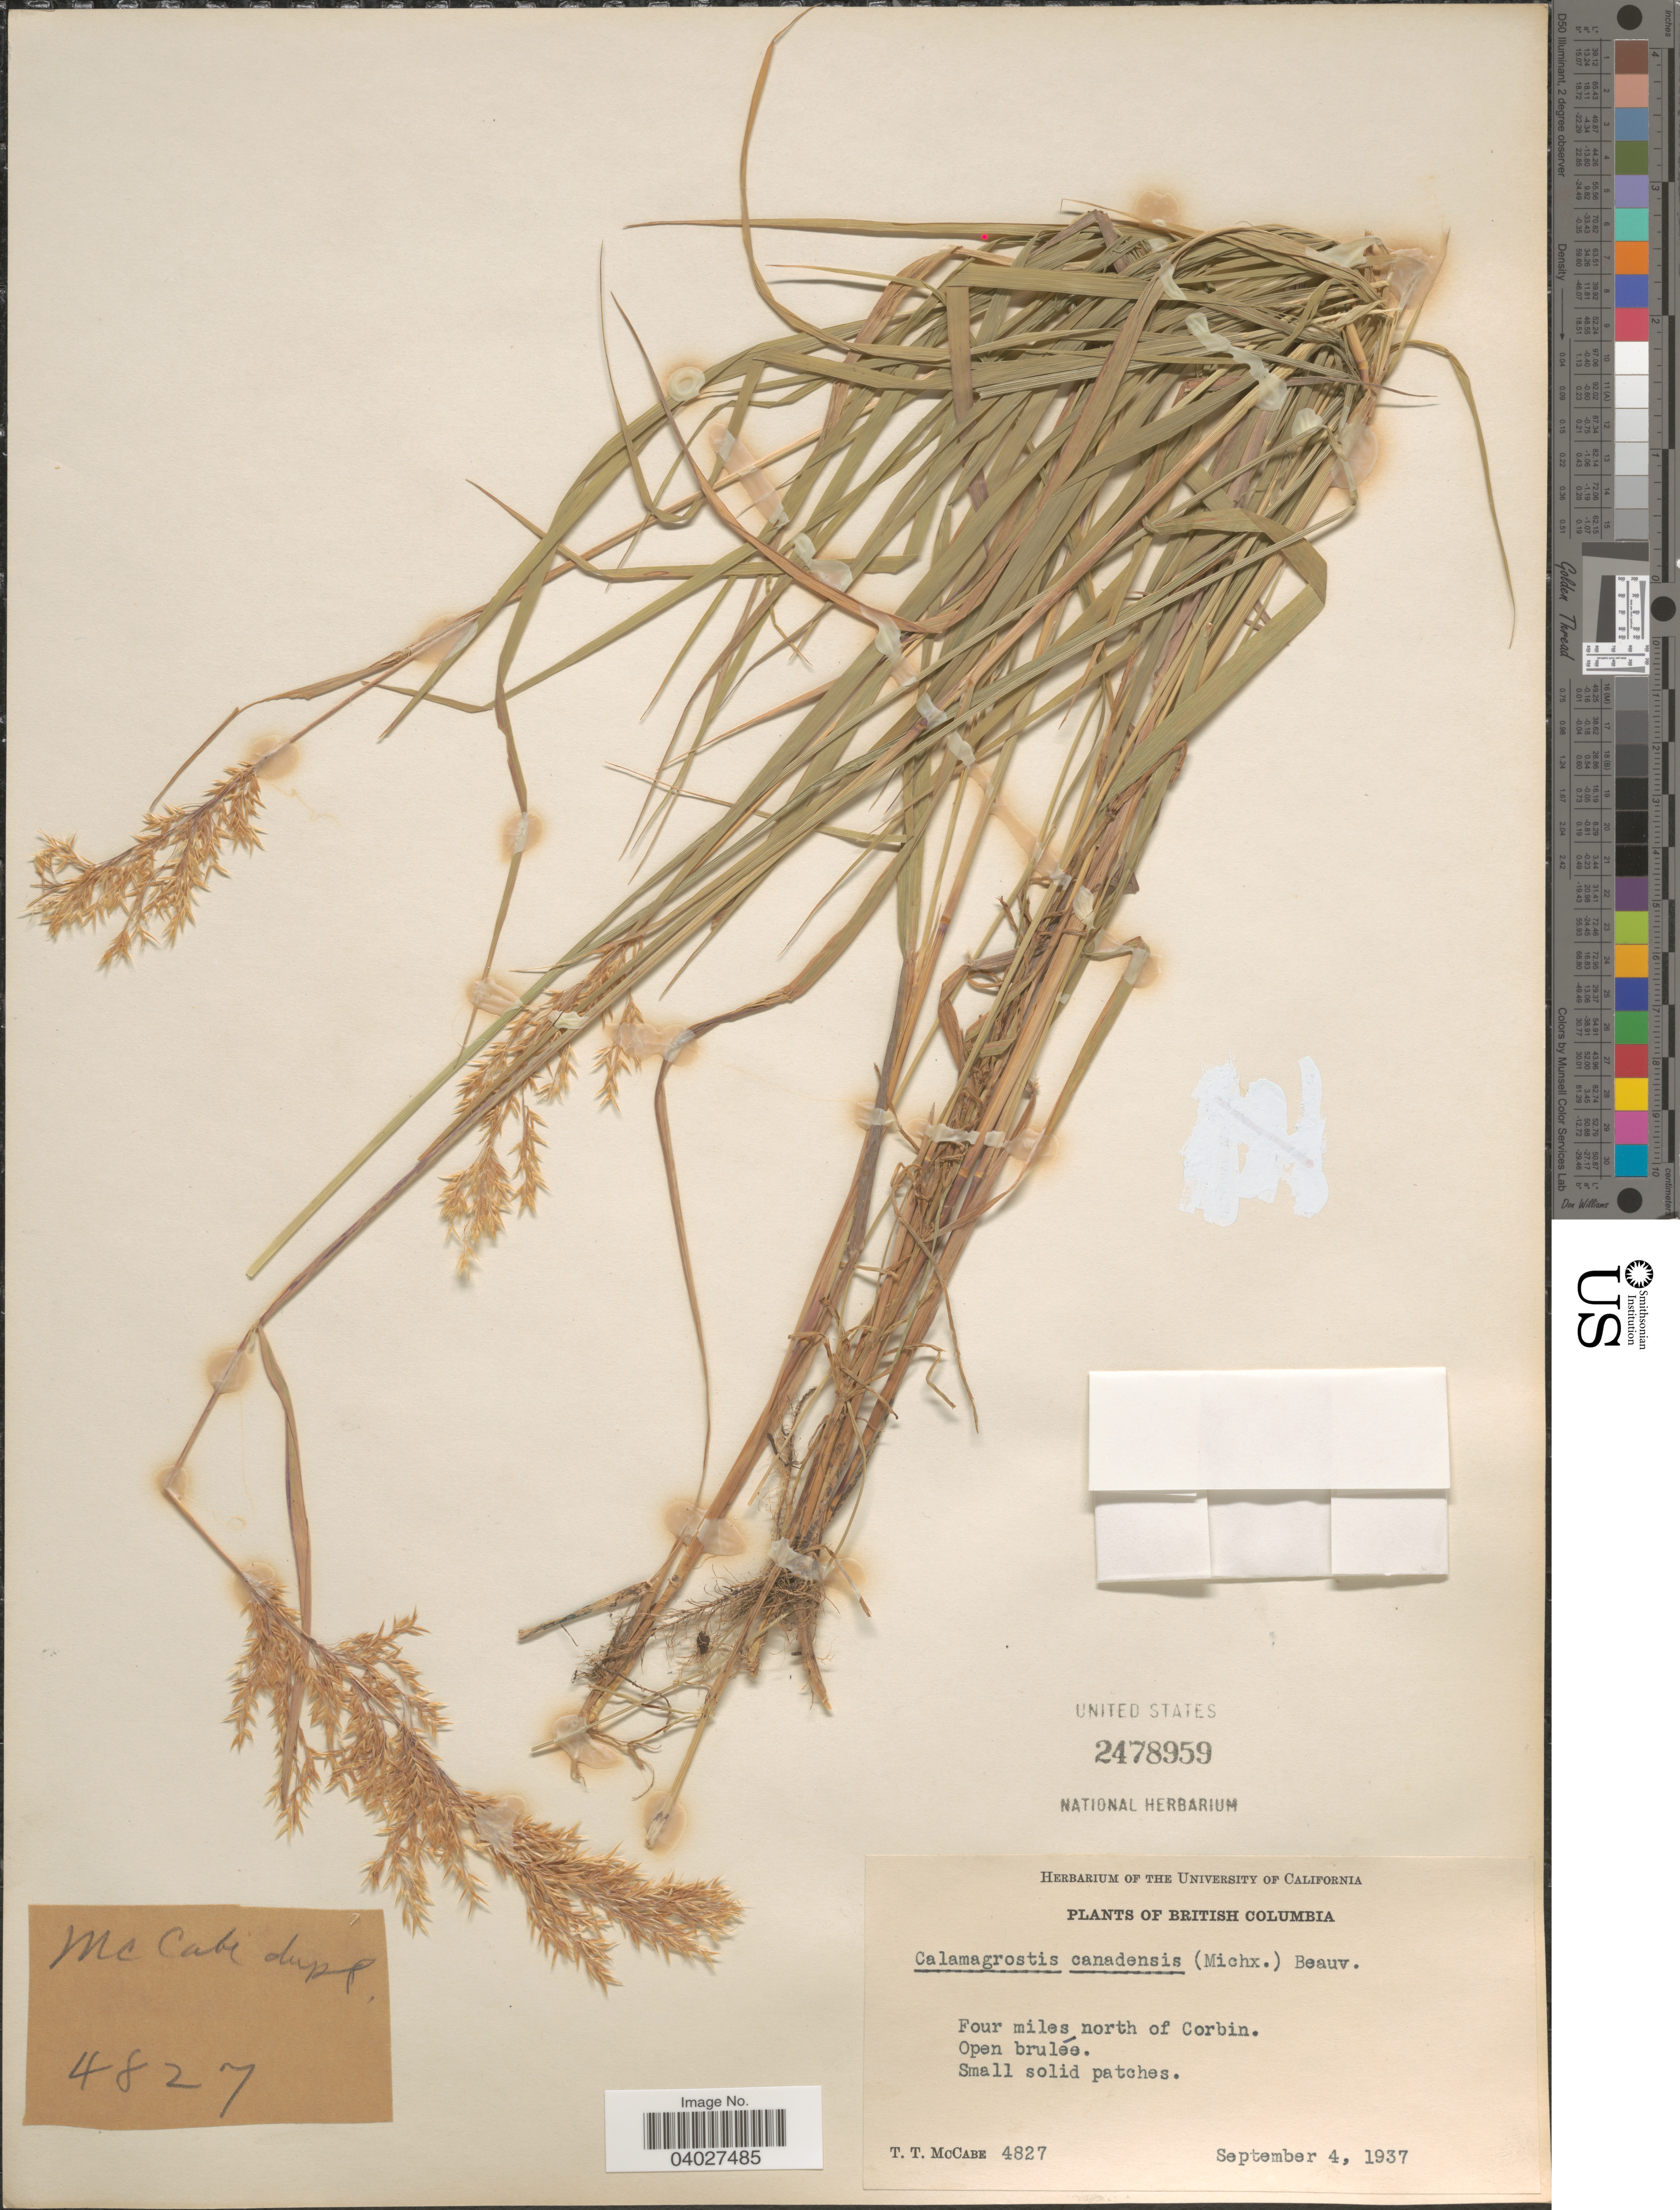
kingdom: Plantae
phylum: Tracheophyta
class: Liliopsida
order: Poales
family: Poaceae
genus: Calamagrostis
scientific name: Calamagrostis canadensis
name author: (Michx.) P. Beauv.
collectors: T. McCabe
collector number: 4827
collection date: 1937-09-04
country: Canada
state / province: British Columbia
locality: Four miles north of Corbin.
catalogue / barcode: US 2478959